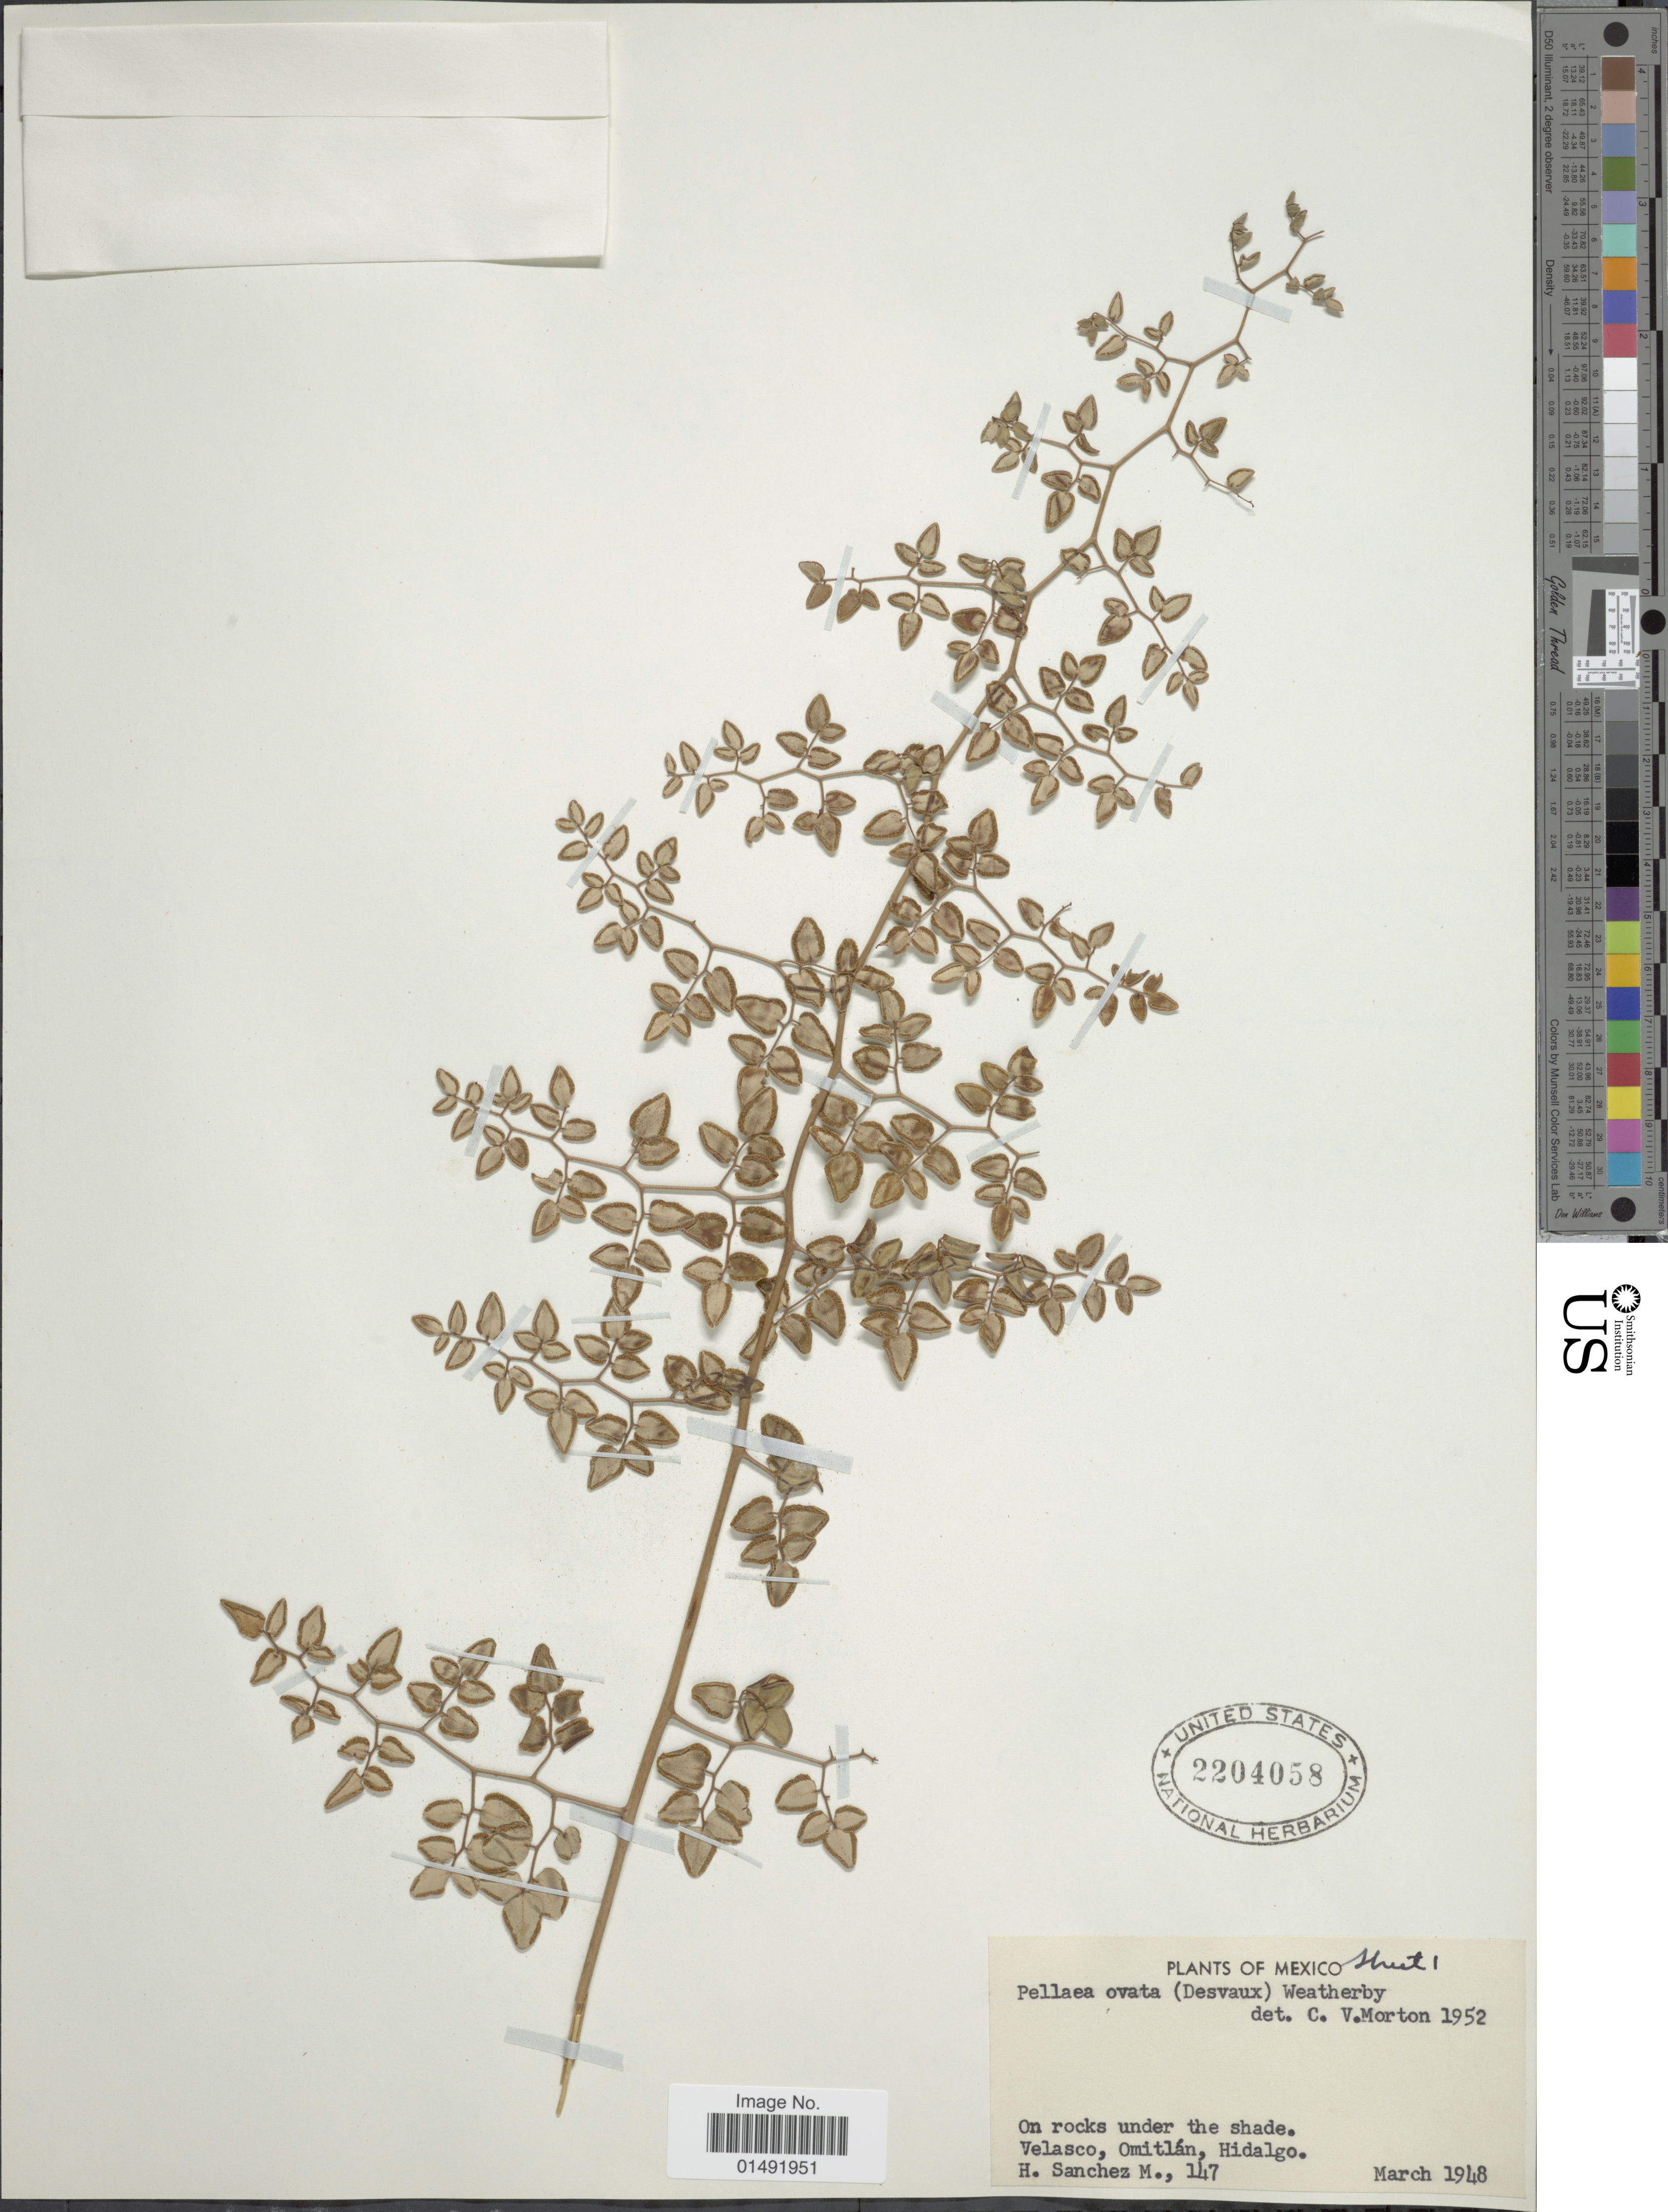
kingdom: Plantae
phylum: Tracheophyta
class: Polypodiopsida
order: Polypodiales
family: Pteridaceae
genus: Pellaea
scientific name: Pellaea ovata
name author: (Desv.) Weath.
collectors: H. Sánchez-Mejorada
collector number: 147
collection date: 1948-03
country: Mexico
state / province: Hidalgo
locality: Velasco, Omitlán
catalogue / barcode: US 2204058